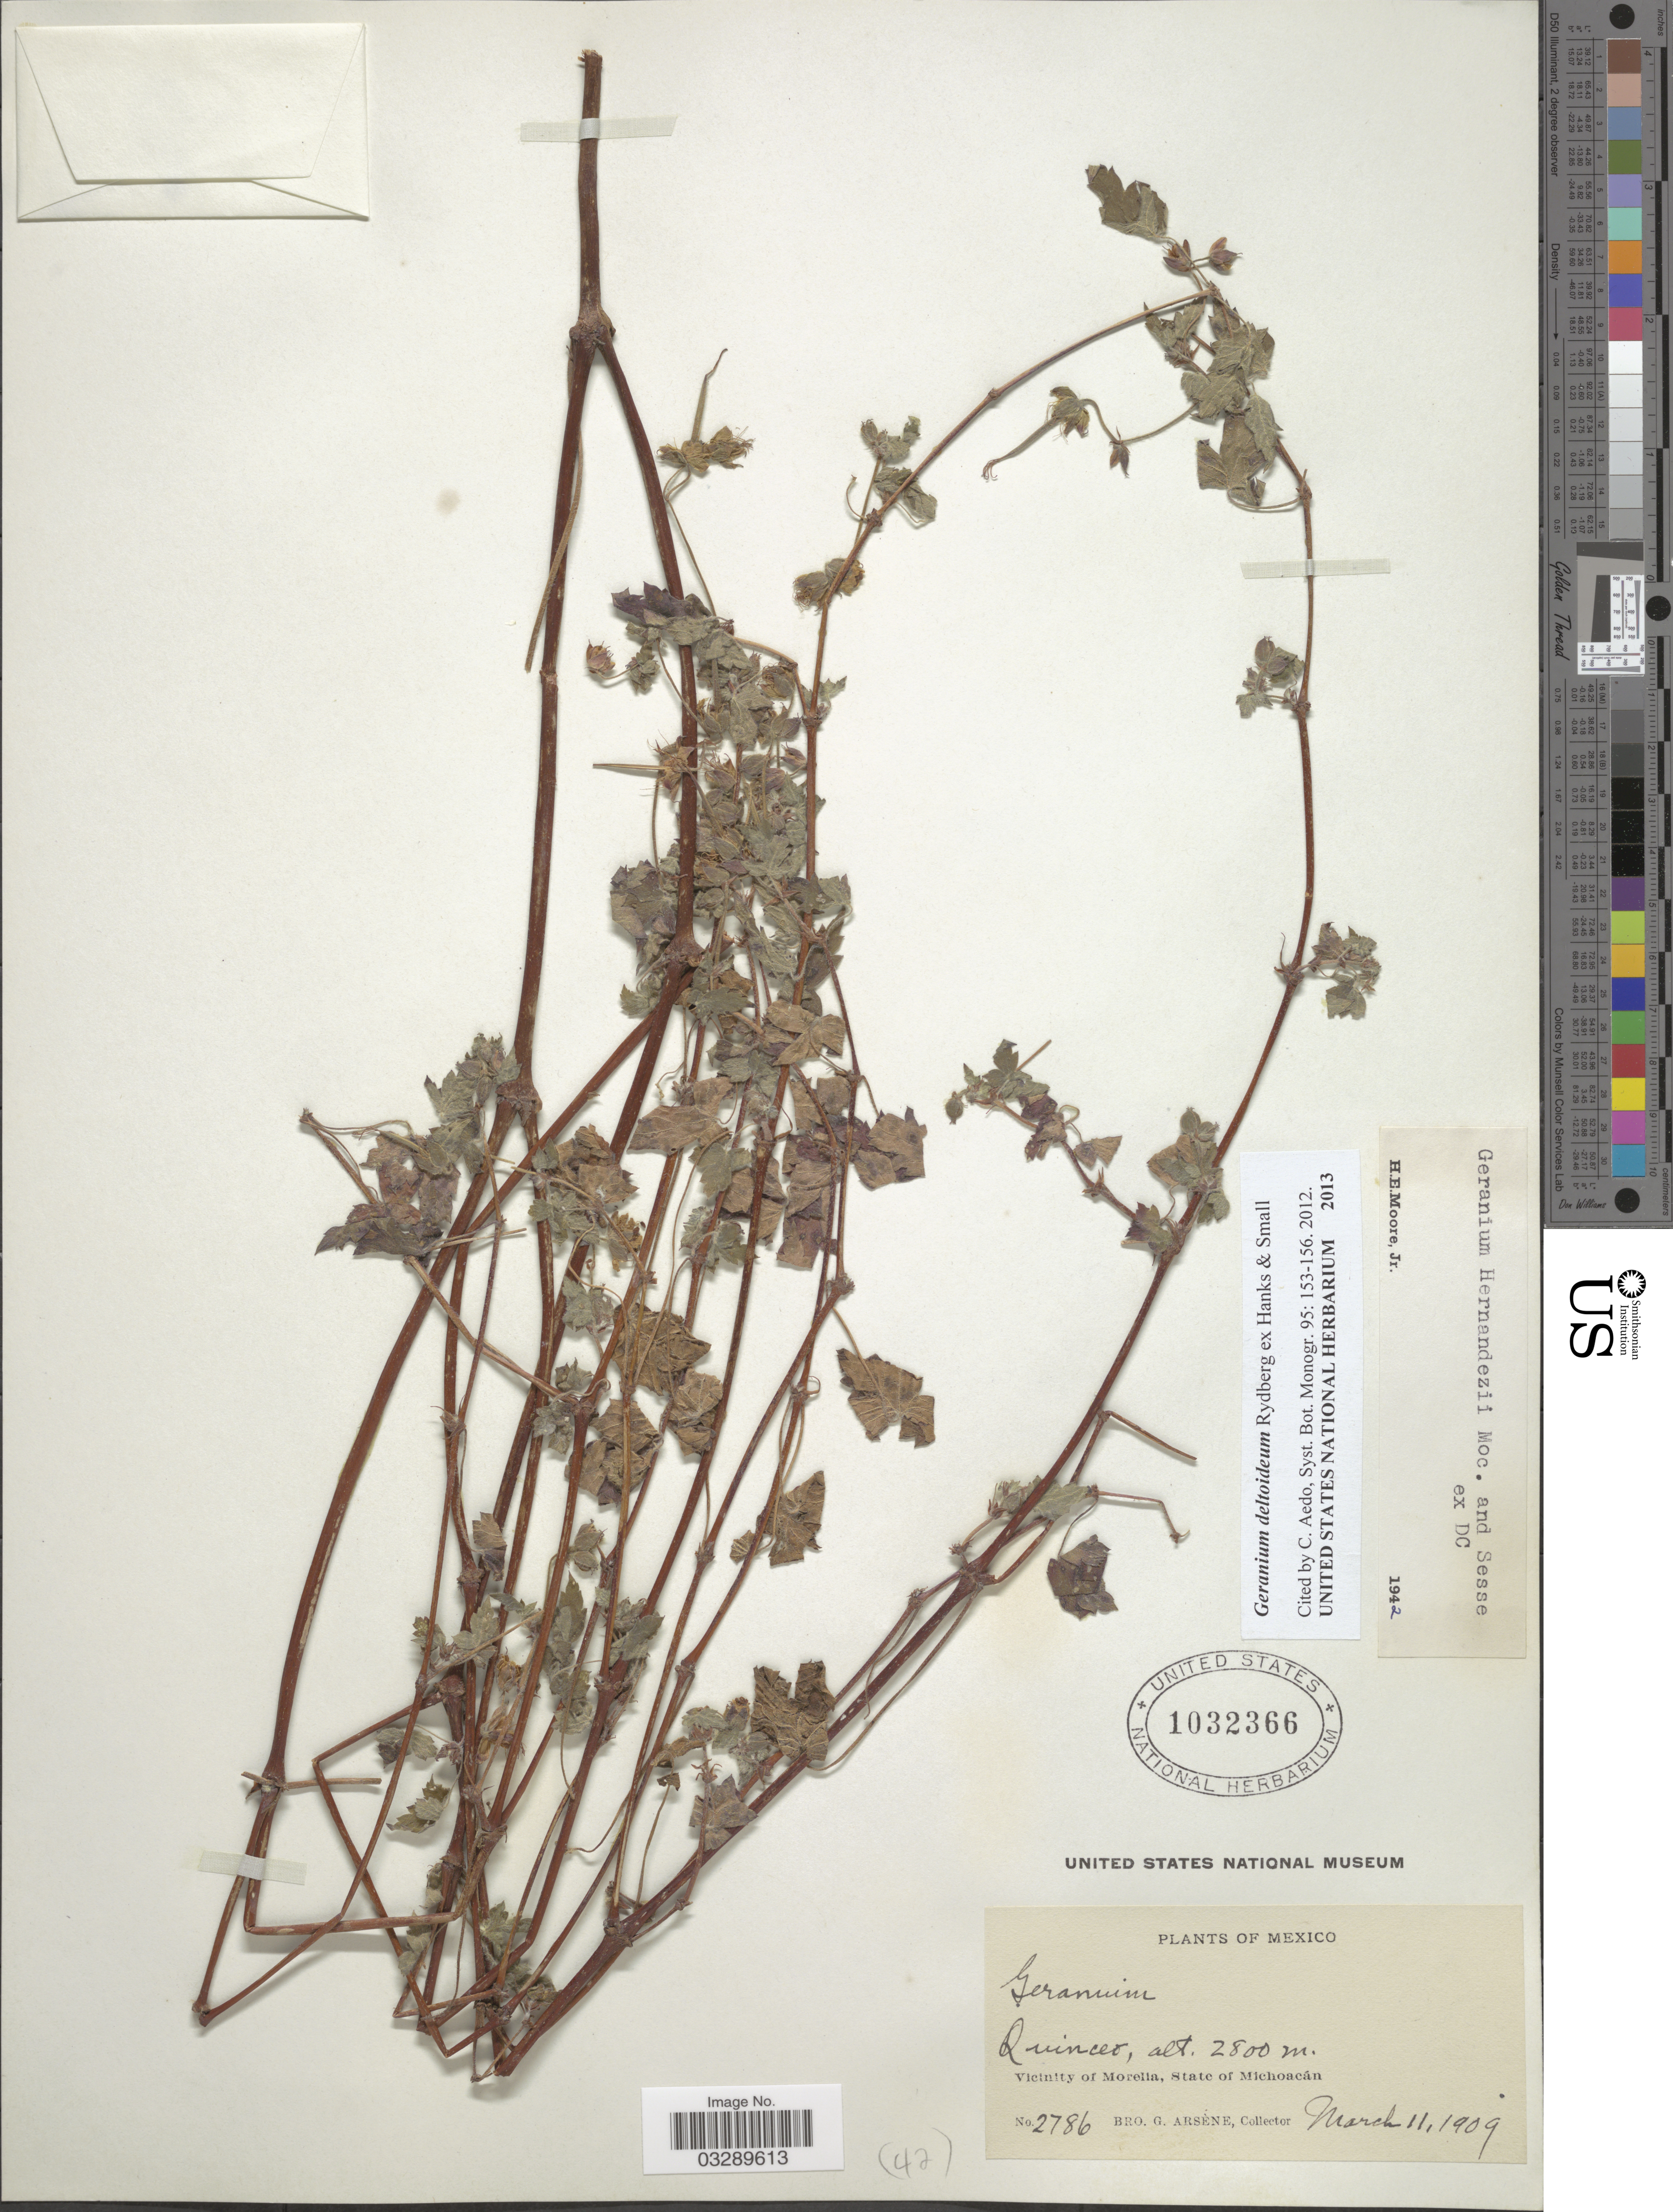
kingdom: Plantae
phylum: Tracheophyta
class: Magnoliopsida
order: Geraniales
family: Geraniaceae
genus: Geranium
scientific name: Geranium deltoideum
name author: Rydb.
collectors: Bro. G. Arsène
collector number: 2786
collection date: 1909-03-11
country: Mexico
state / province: Michoacán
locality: Quinceo, Vicinity of Morelia.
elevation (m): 2800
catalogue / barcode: US 1032366